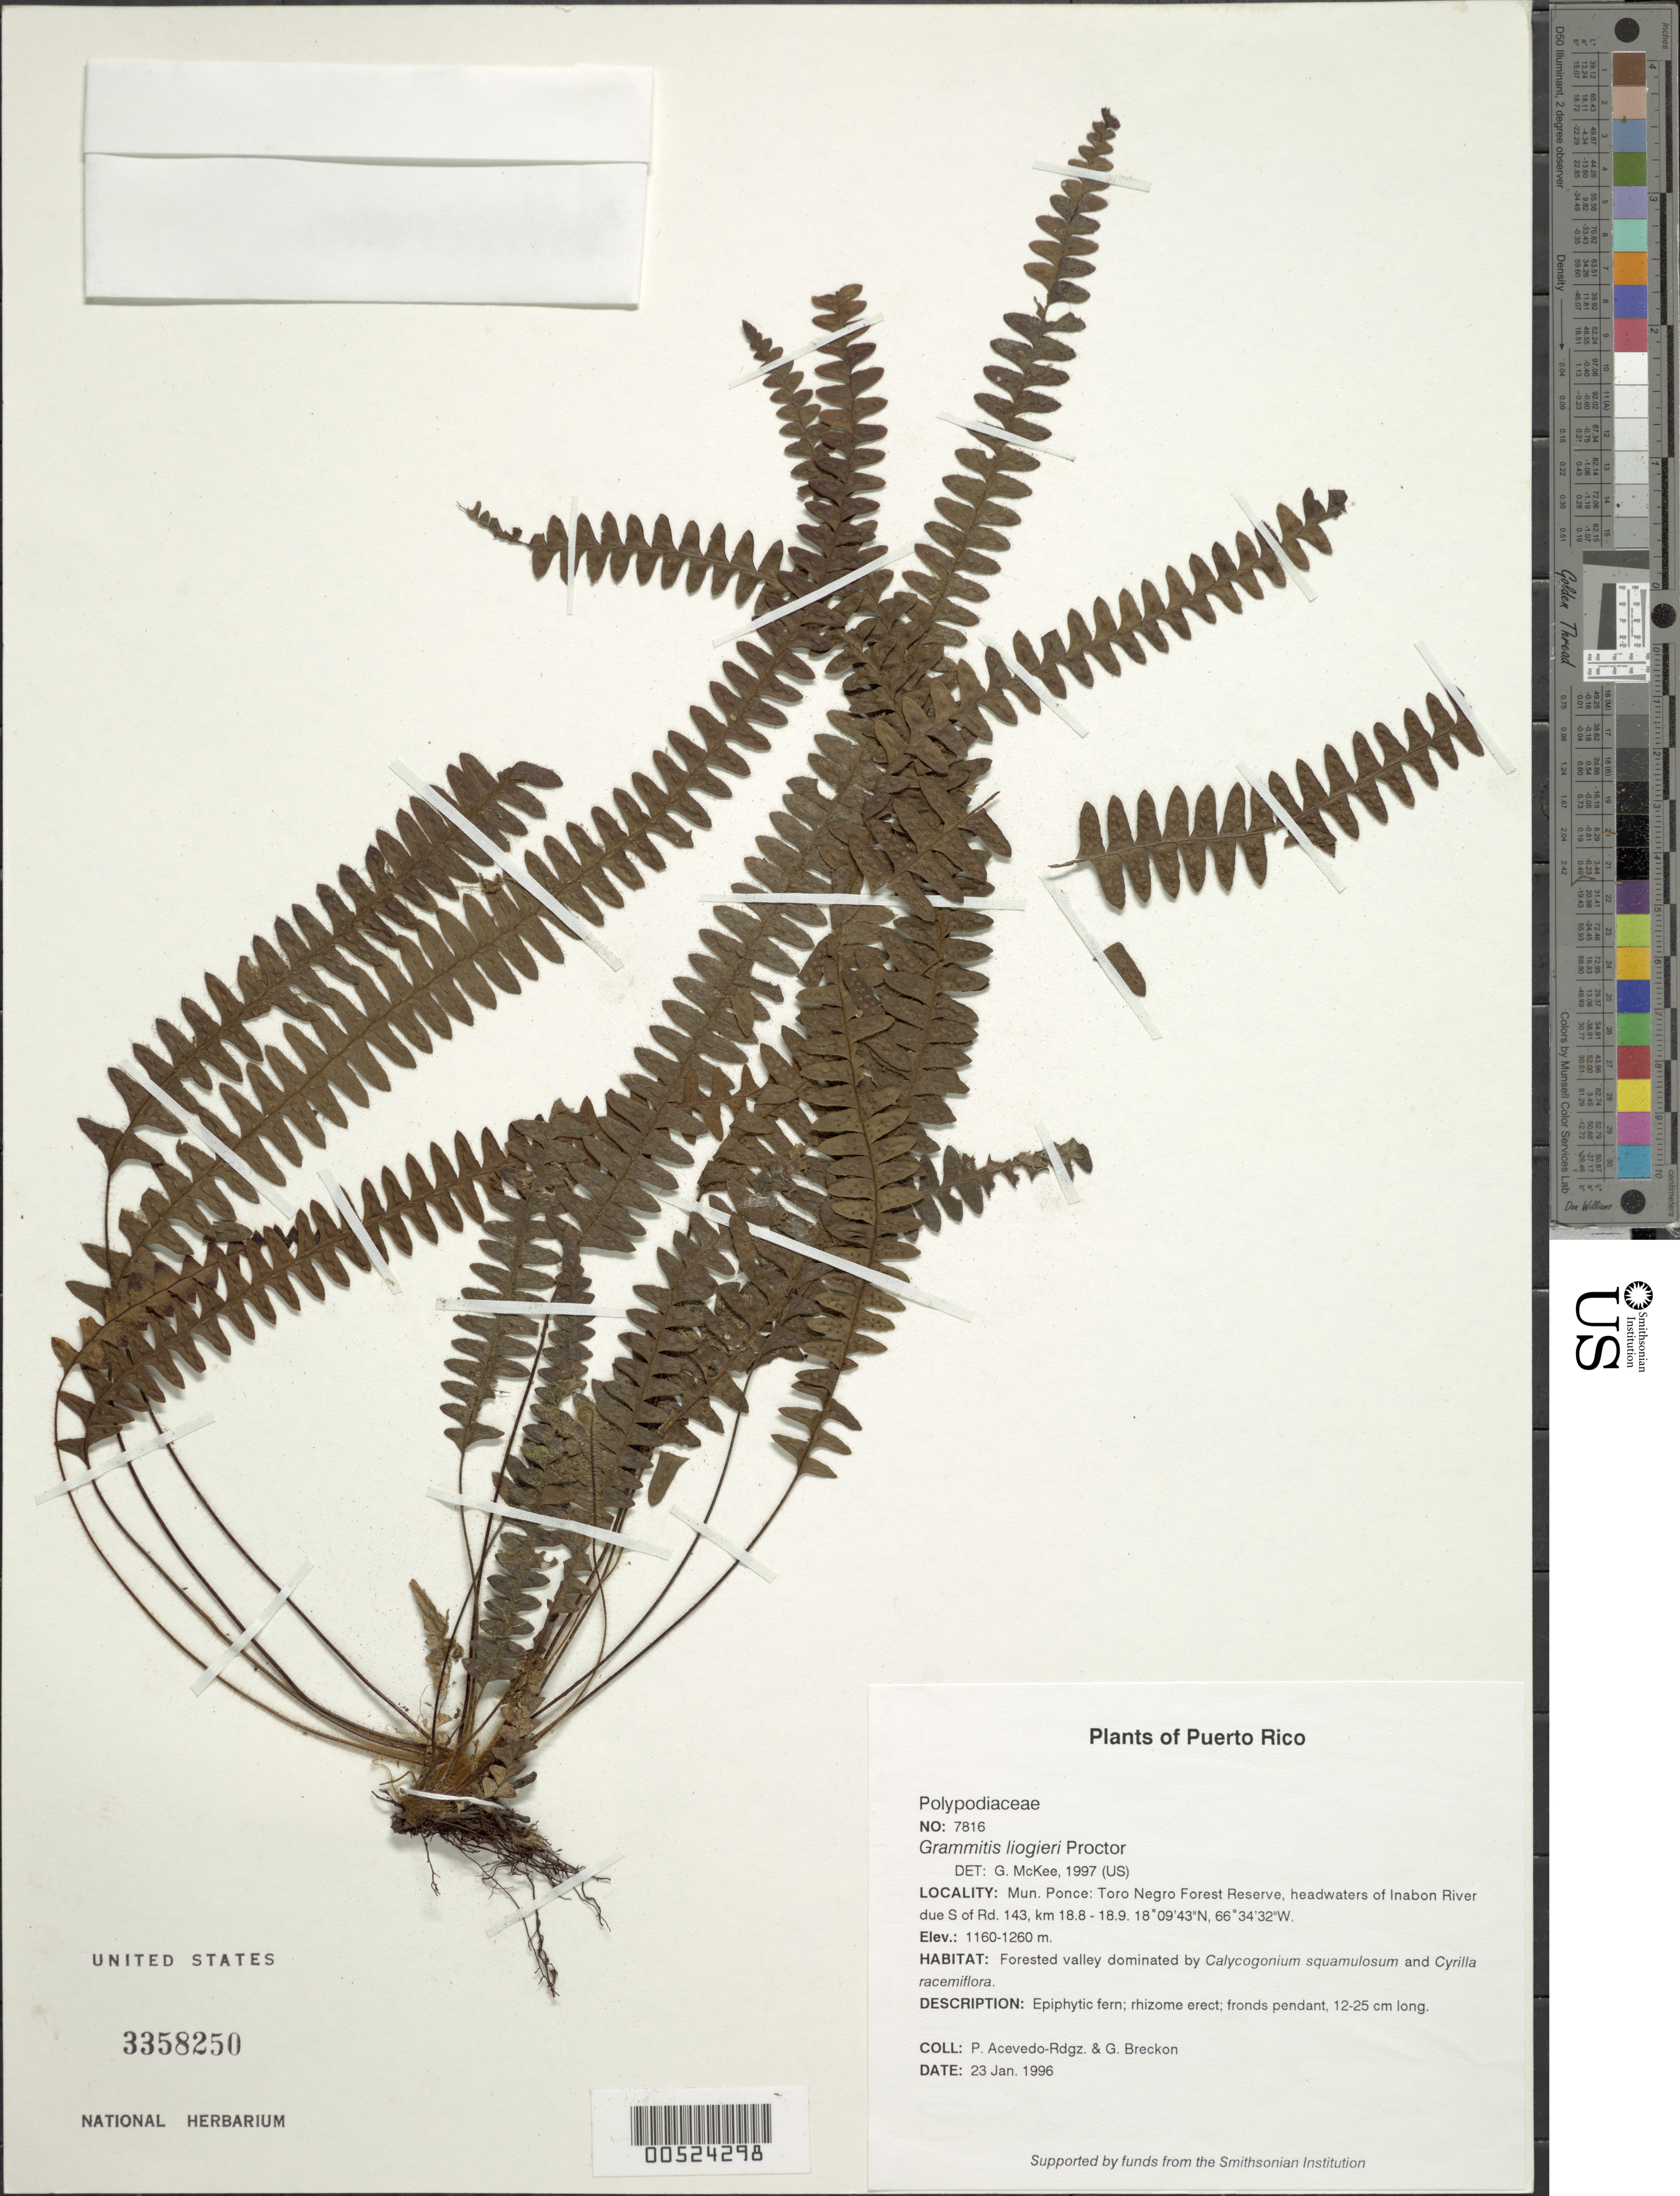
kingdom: Plantae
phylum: Tracheophyta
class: Polypodiopsida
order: Polypodiales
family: Polypodiaceae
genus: Terpsichore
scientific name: Terpsichore liogieri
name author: (Proctor) A.R. Sm.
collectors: P. Acevedo-Rodr. & G. J. Breckon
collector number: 7816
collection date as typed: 23 Jan 1996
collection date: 1996-01-23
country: Puerto Rico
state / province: Ponce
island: Puerto Rico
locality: Ponce: Jayuya, Toro Negro Forest Reserve, headwaters of Inabon River due S of Rd. 143, km 18.8 - 18.9.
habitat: Forested valley dominated by Calycogonium squamulosum and Cyrilla racemiflora.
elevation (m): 1160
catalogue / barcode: US 3358250